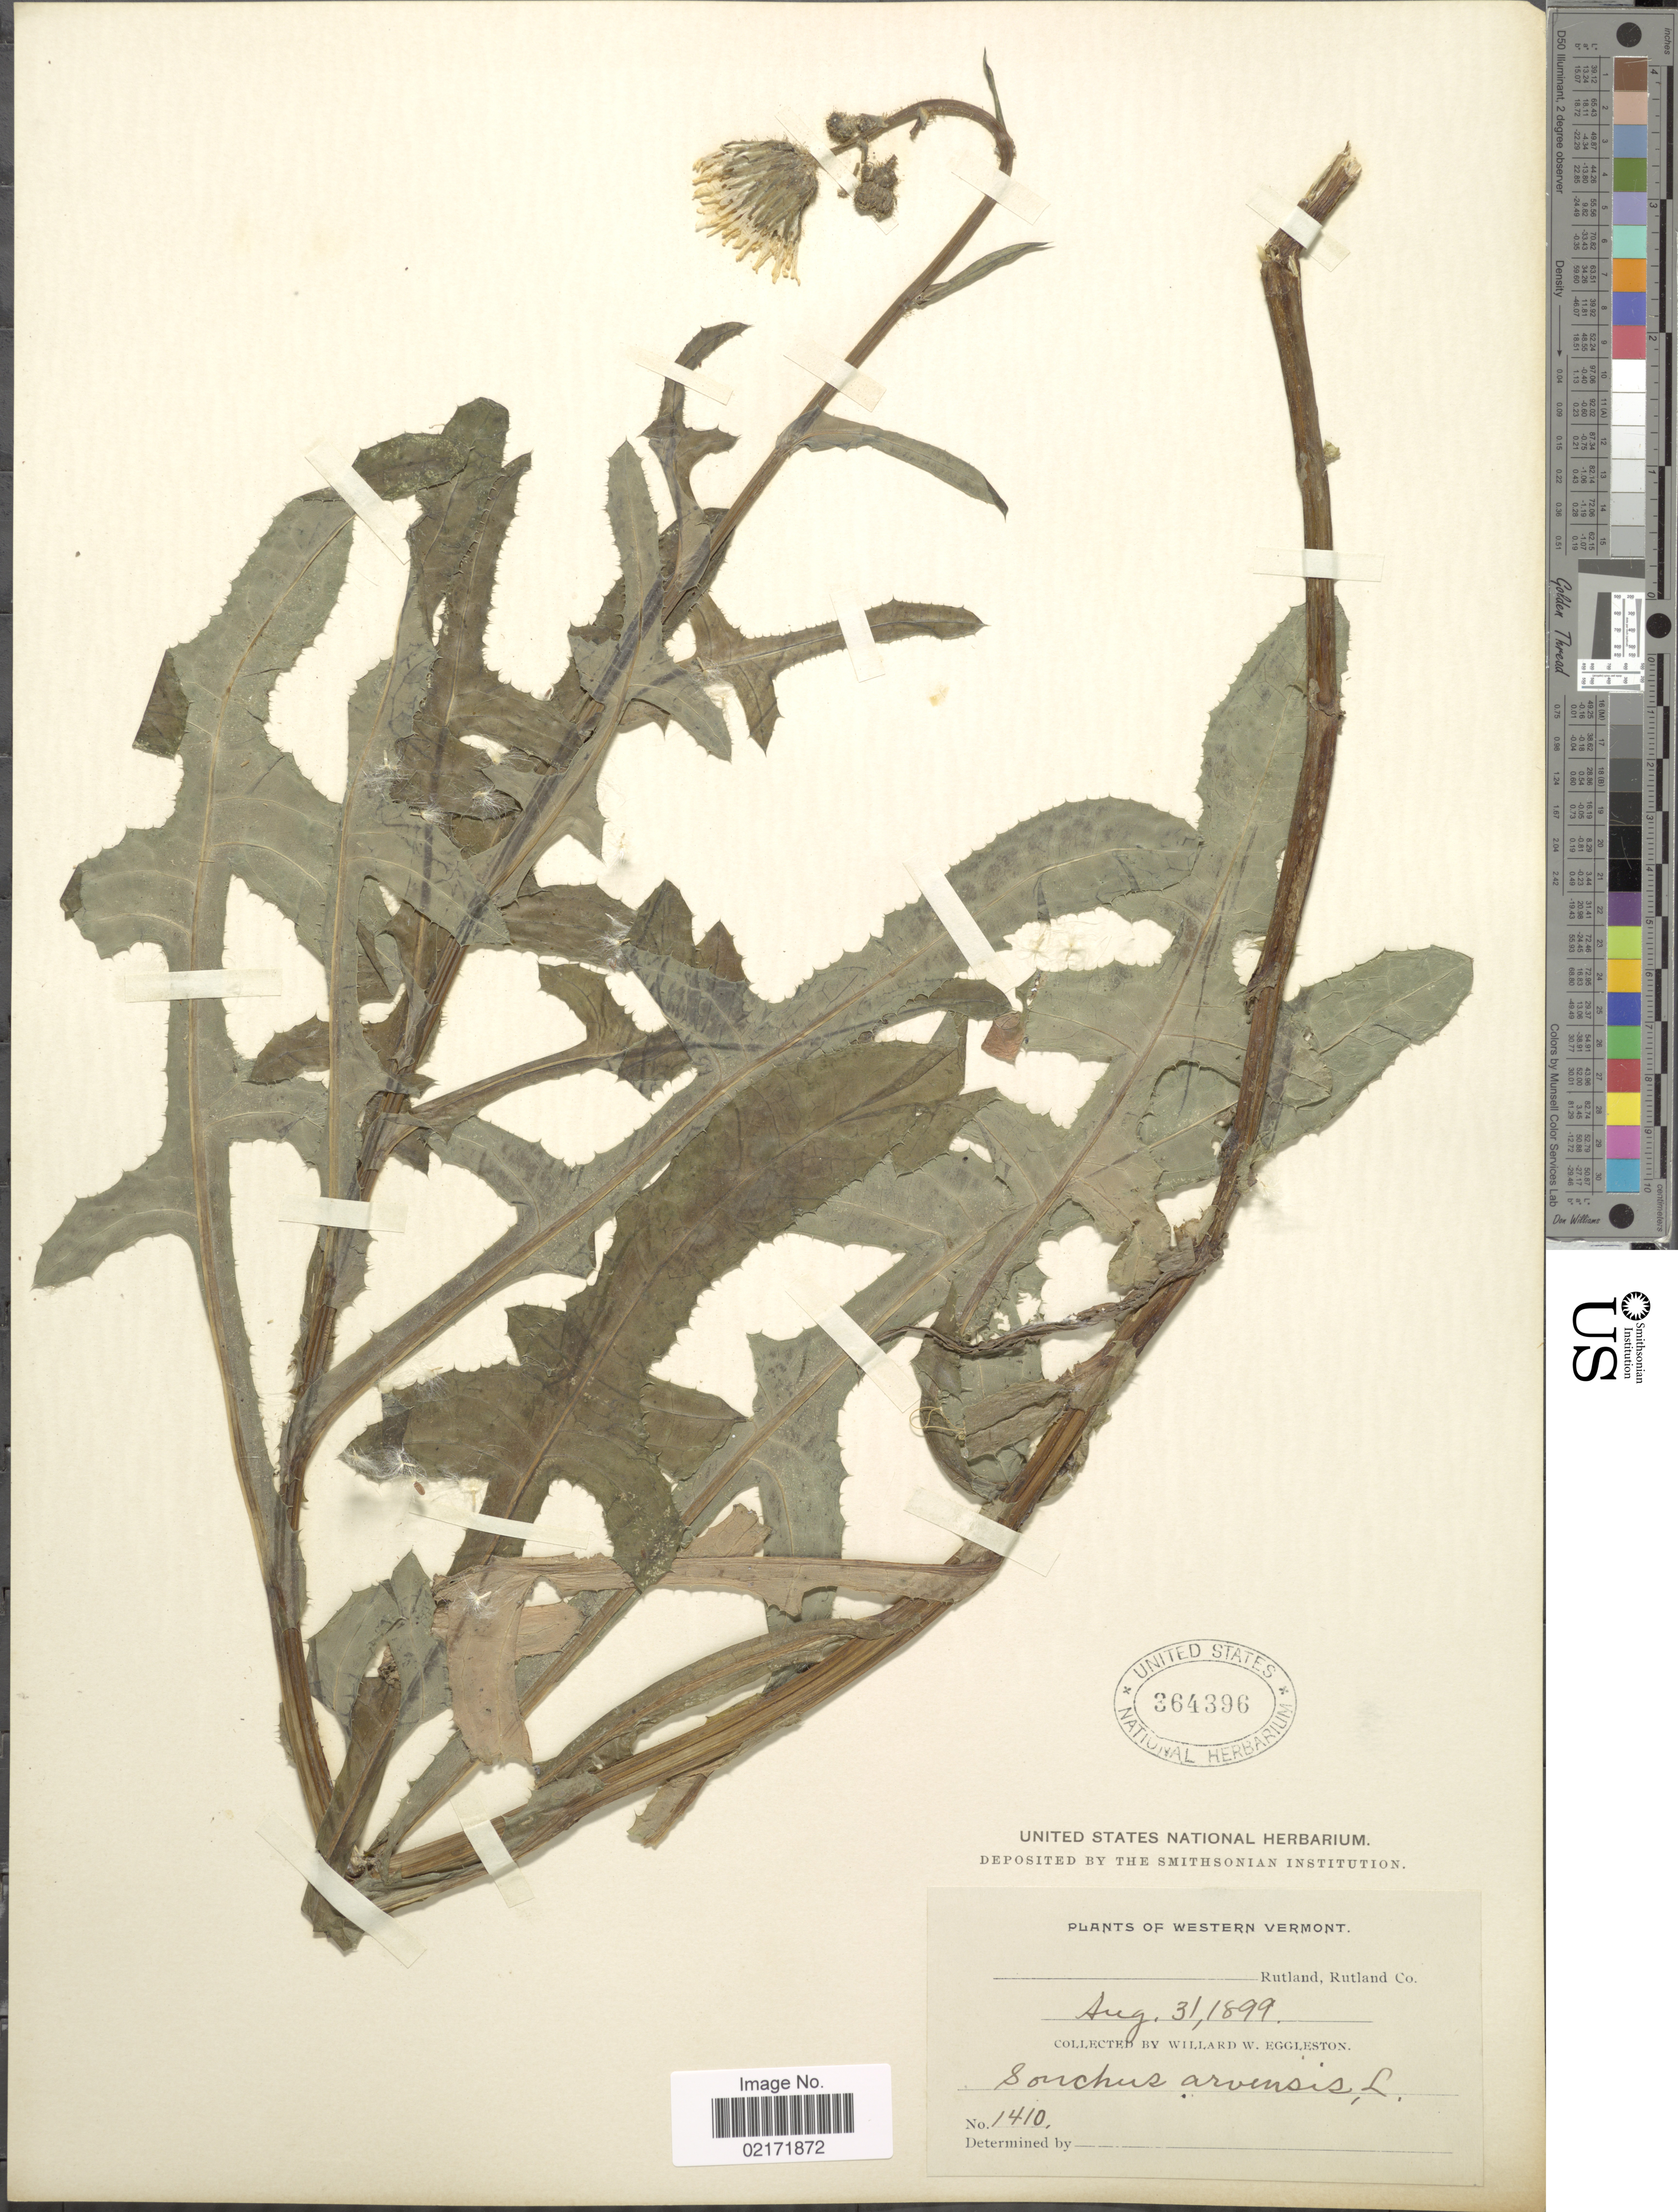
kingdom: Plantae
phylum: Tracheophyta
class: Magnoliopsida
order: Asterales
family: Asteraceae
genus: Sonchus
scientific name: Sonchus arvensis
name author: L.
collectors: W. W. Eggleston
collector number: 1410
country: United States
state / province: Vermont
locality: Western Vermont, Rutland, Rutland Co.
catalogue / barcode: US 364396